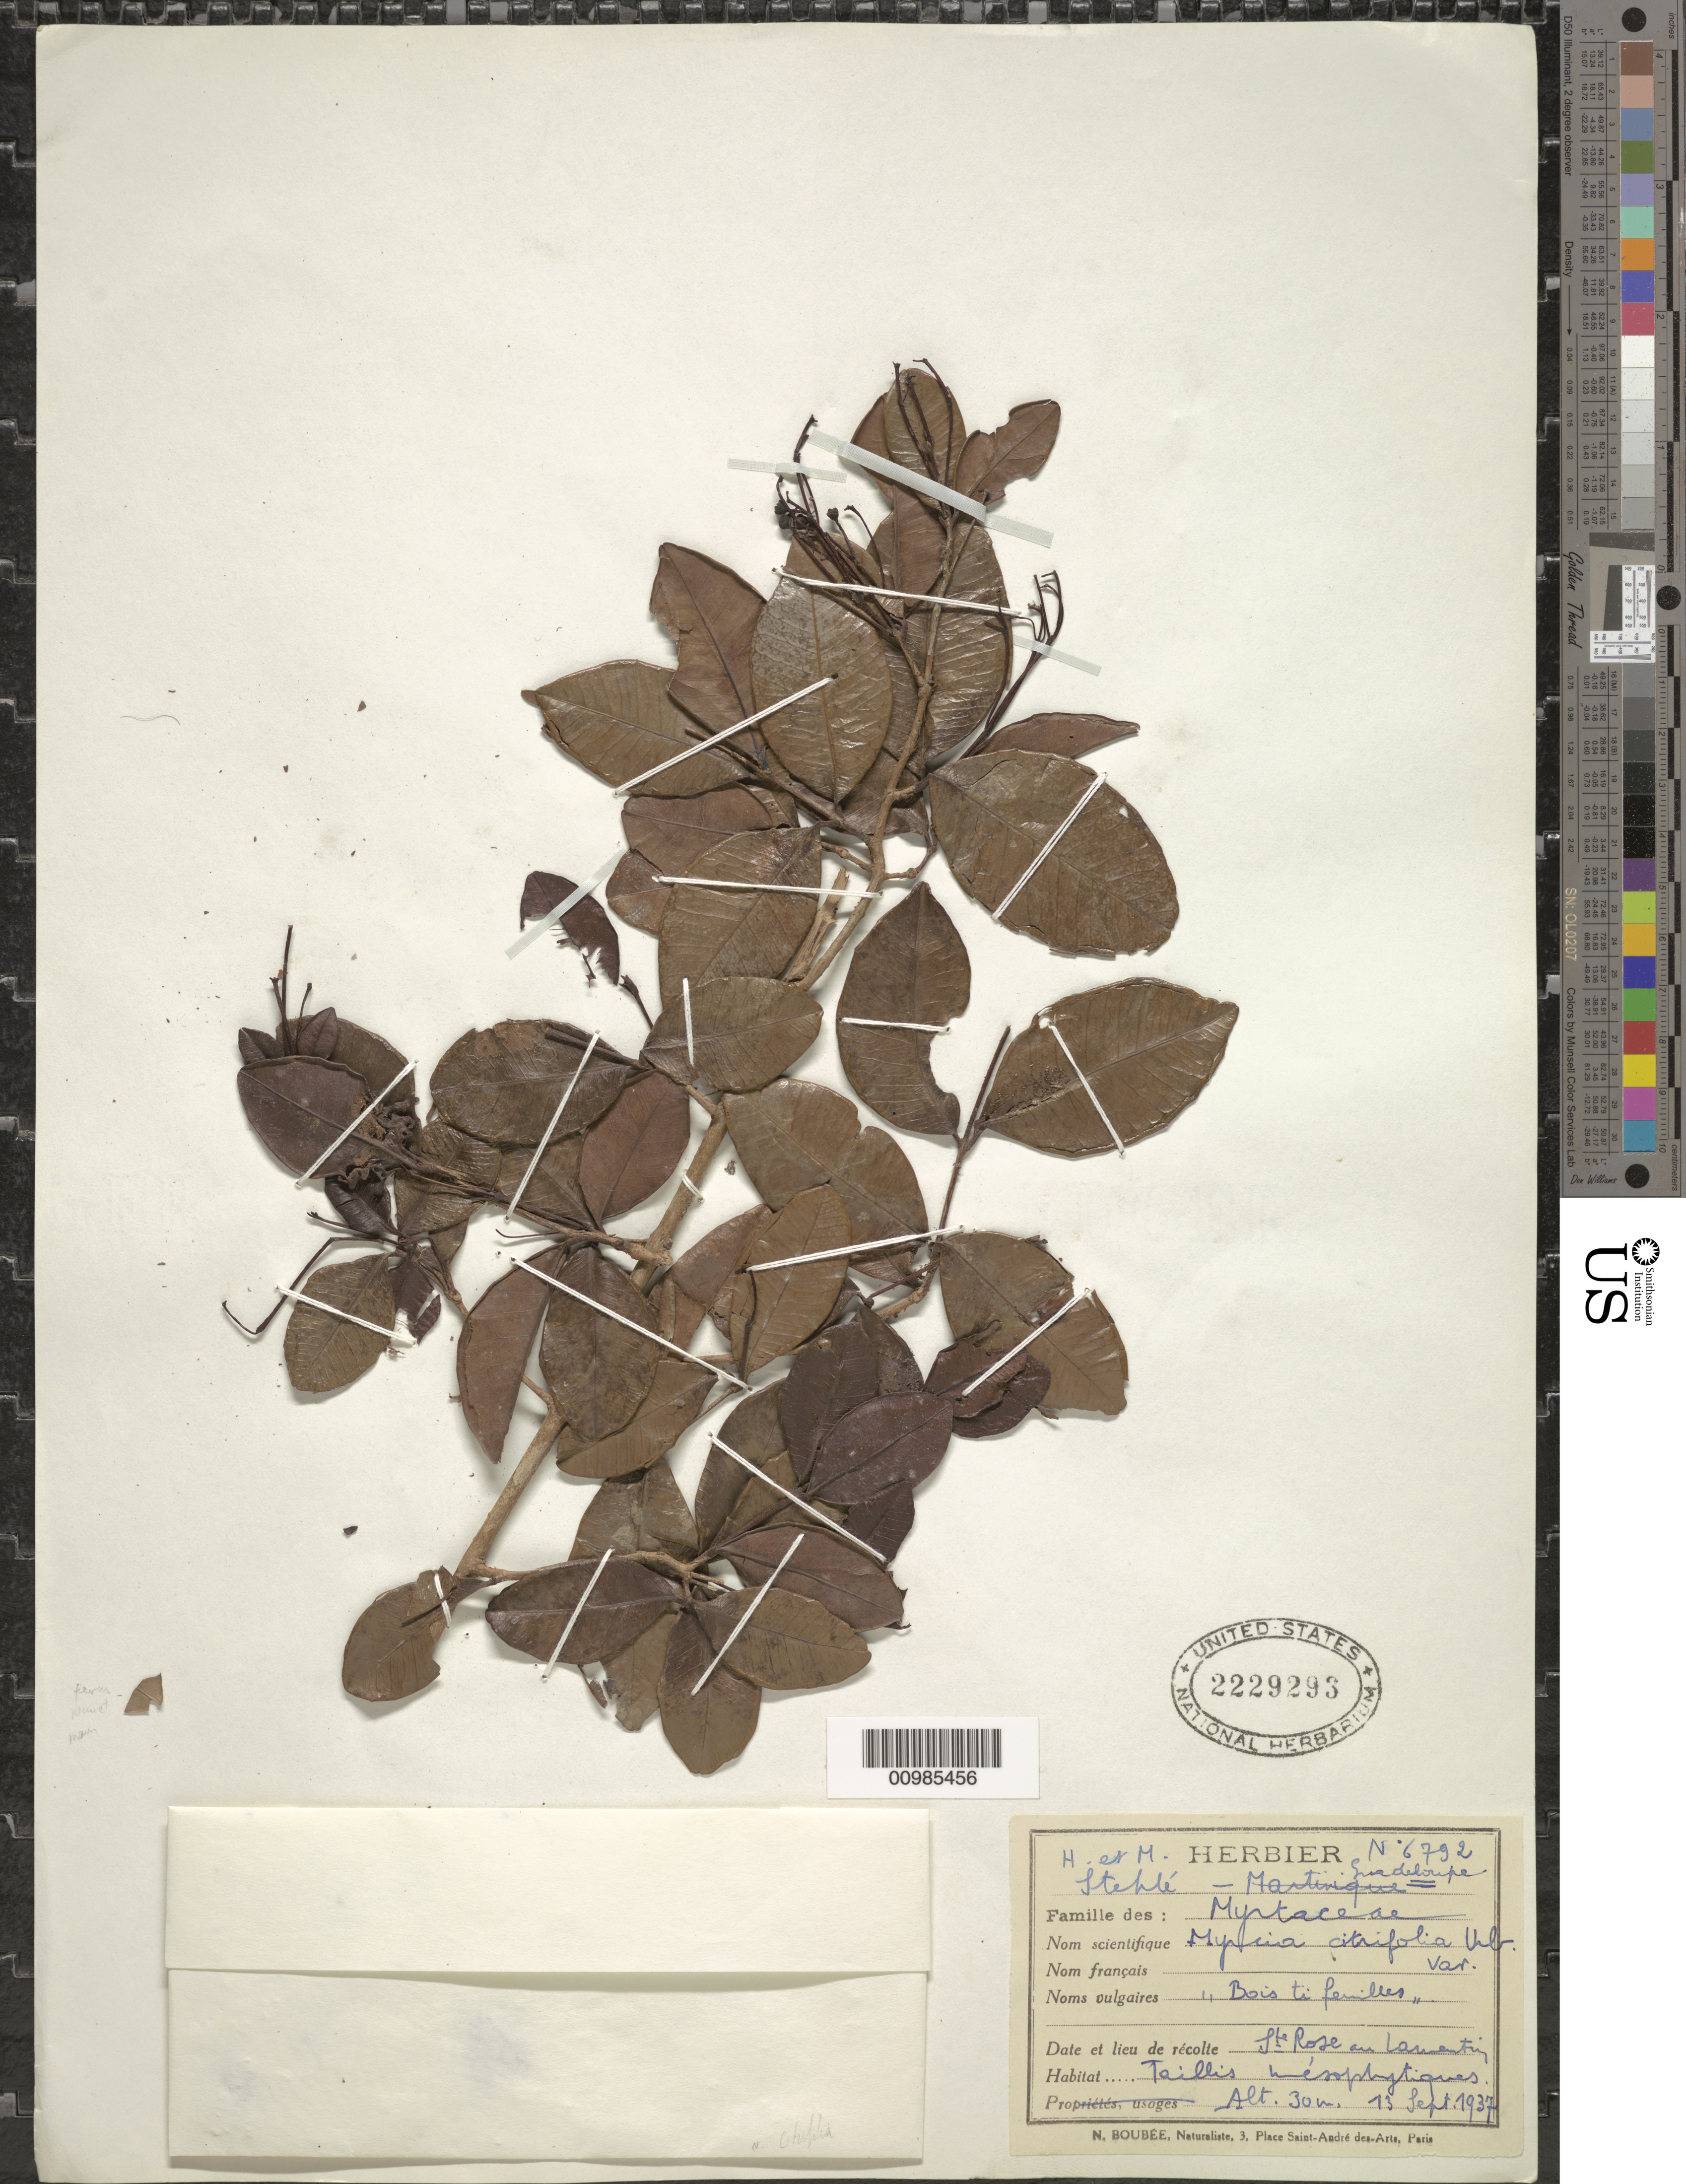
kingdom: Plantae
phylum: Tracheophyta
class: Magnoliopsida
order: Myrtales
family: Myrtaceae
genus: Myrcia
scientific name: Myrcia citrifolia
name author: (Aubl.) Urb.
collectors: H. Stehlé & M. Stehlé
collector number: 6792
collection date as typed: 13 Sep 1937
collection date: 1937-09-13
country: Guadeloupe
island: Basse Terre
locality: St. Rose au Lamentin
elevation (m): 30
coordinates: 0 N, 0 E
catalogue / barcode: US 2229293